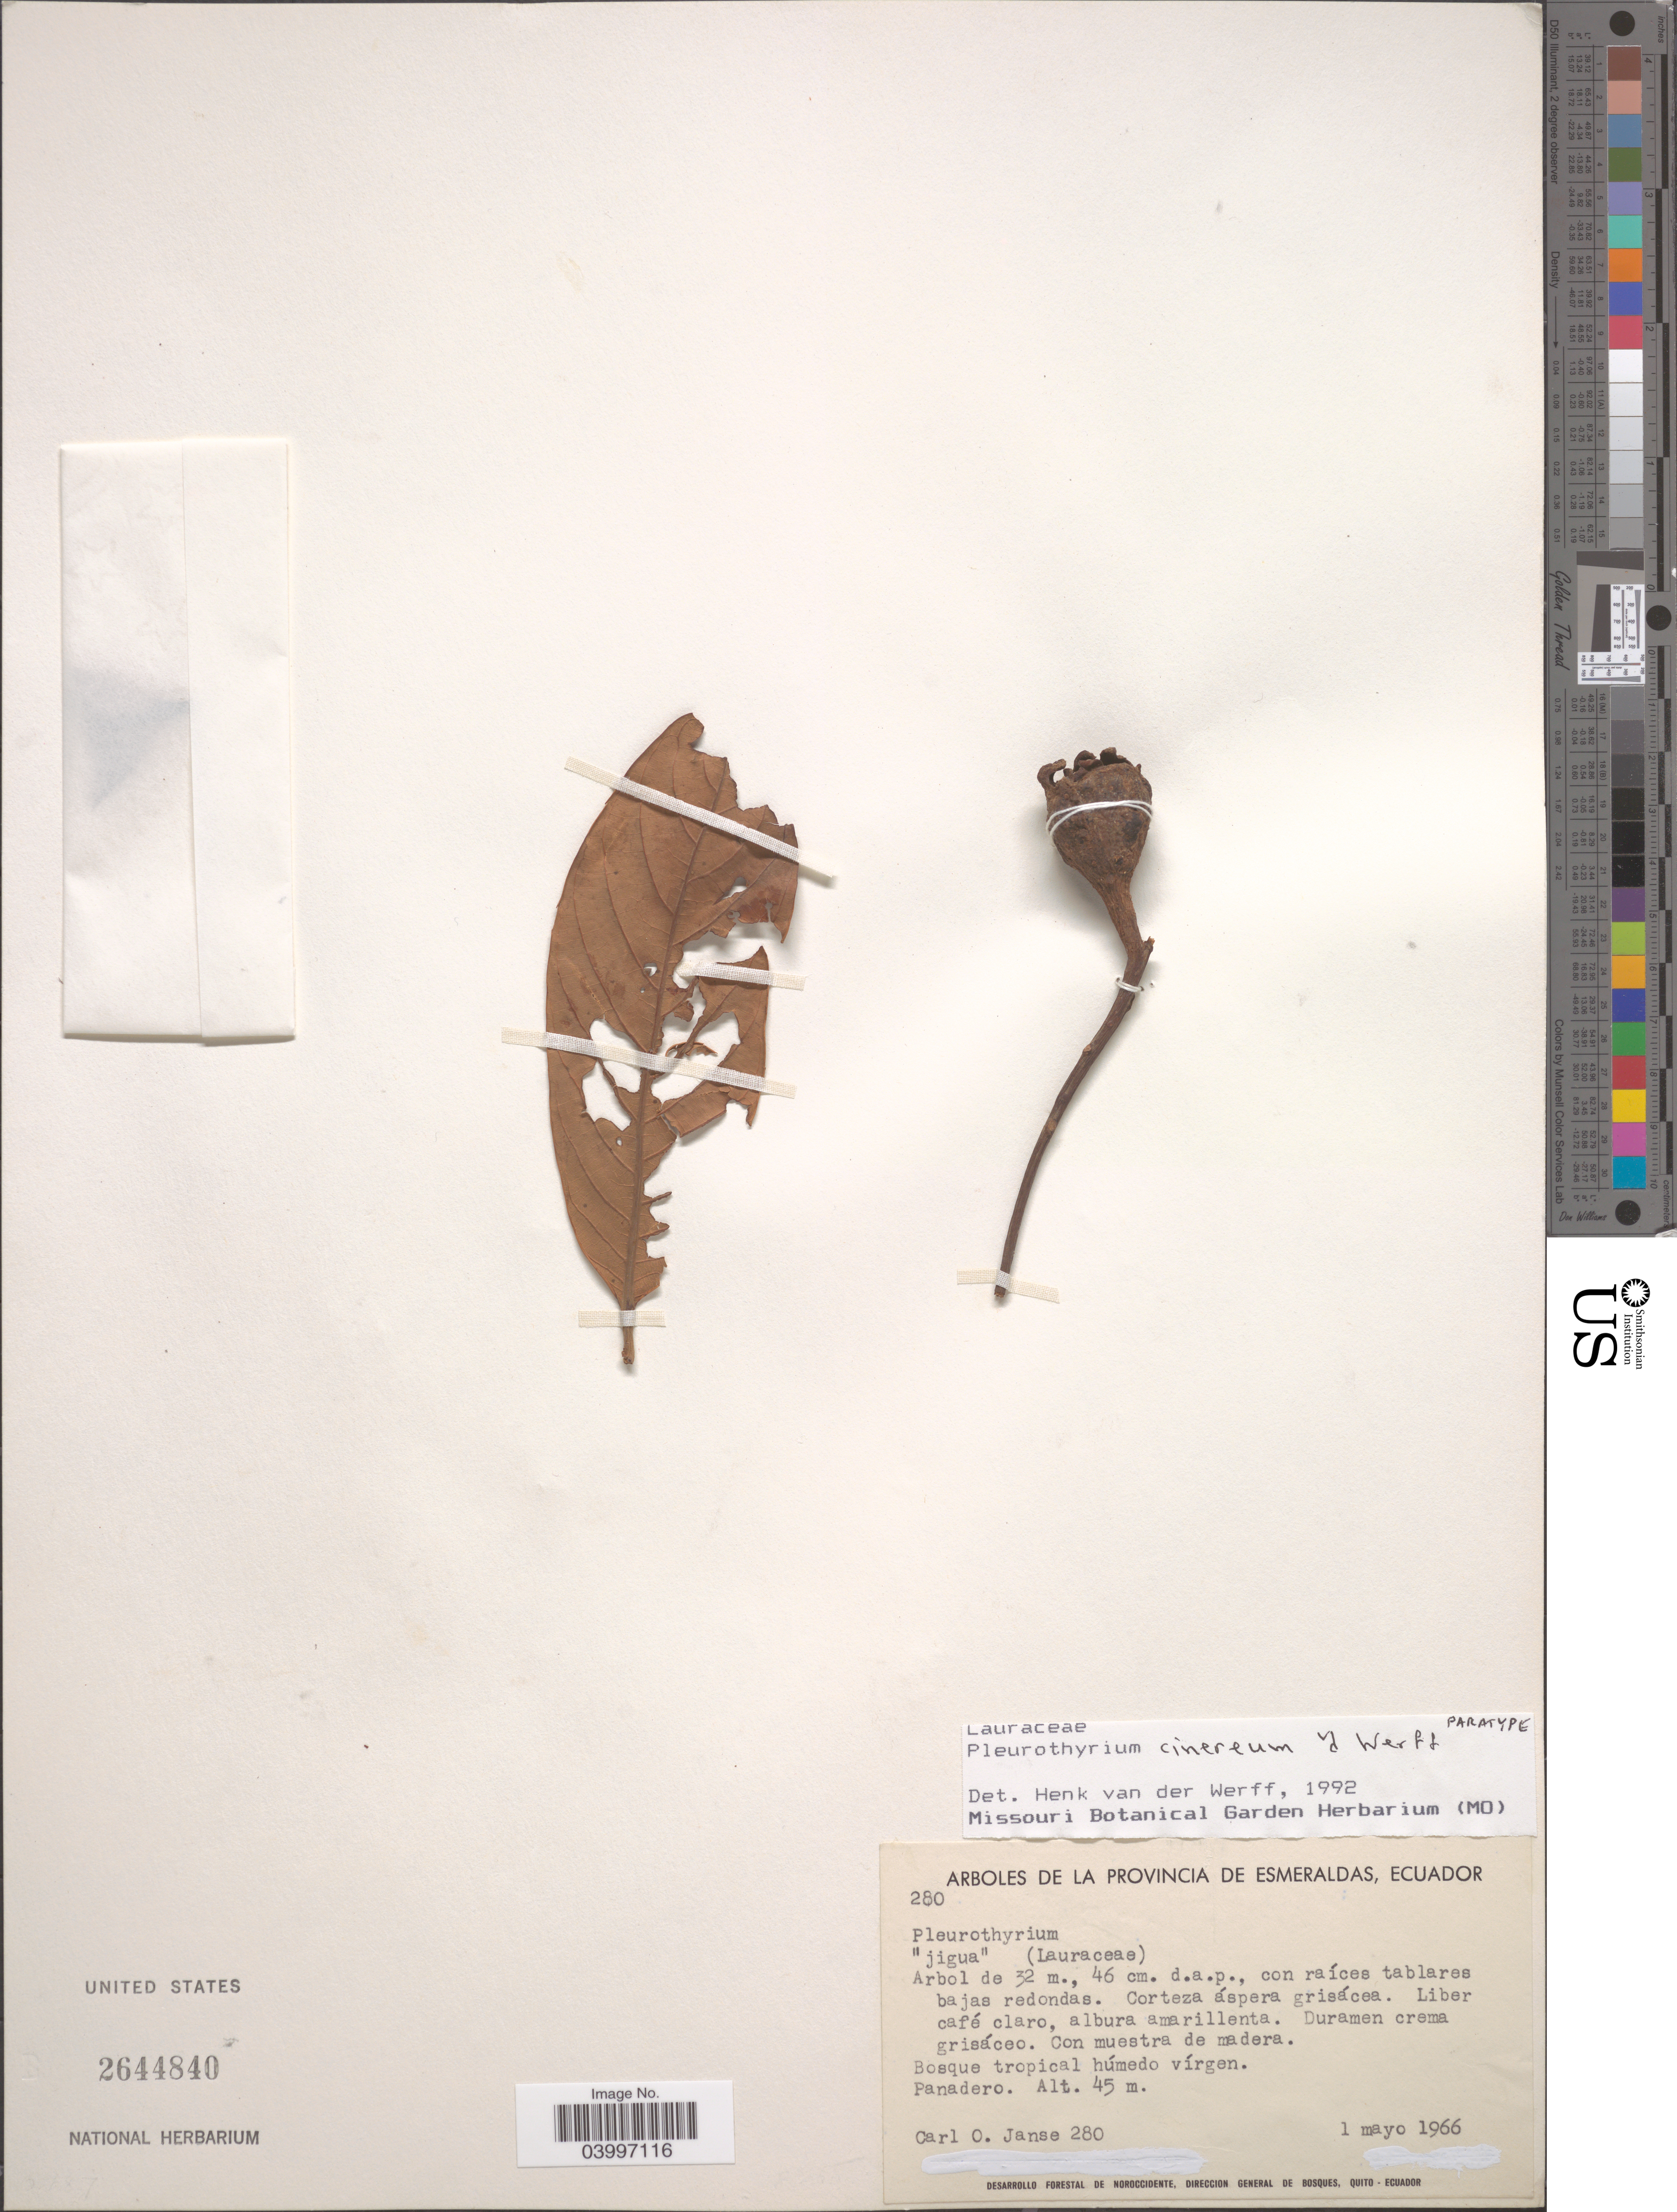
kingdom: Plantae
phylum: Tracheophyta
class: Magnoliopsida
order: Laurales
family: Lauraceae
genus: Pleurothyrium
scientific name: Pleurothyrium cinereum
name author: van der Werff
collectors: C. Janse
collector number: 280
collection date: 1966-05-01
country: Ecuador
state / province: Esmeraldas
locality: Panadero.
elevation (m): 45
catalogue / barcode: US 2644840